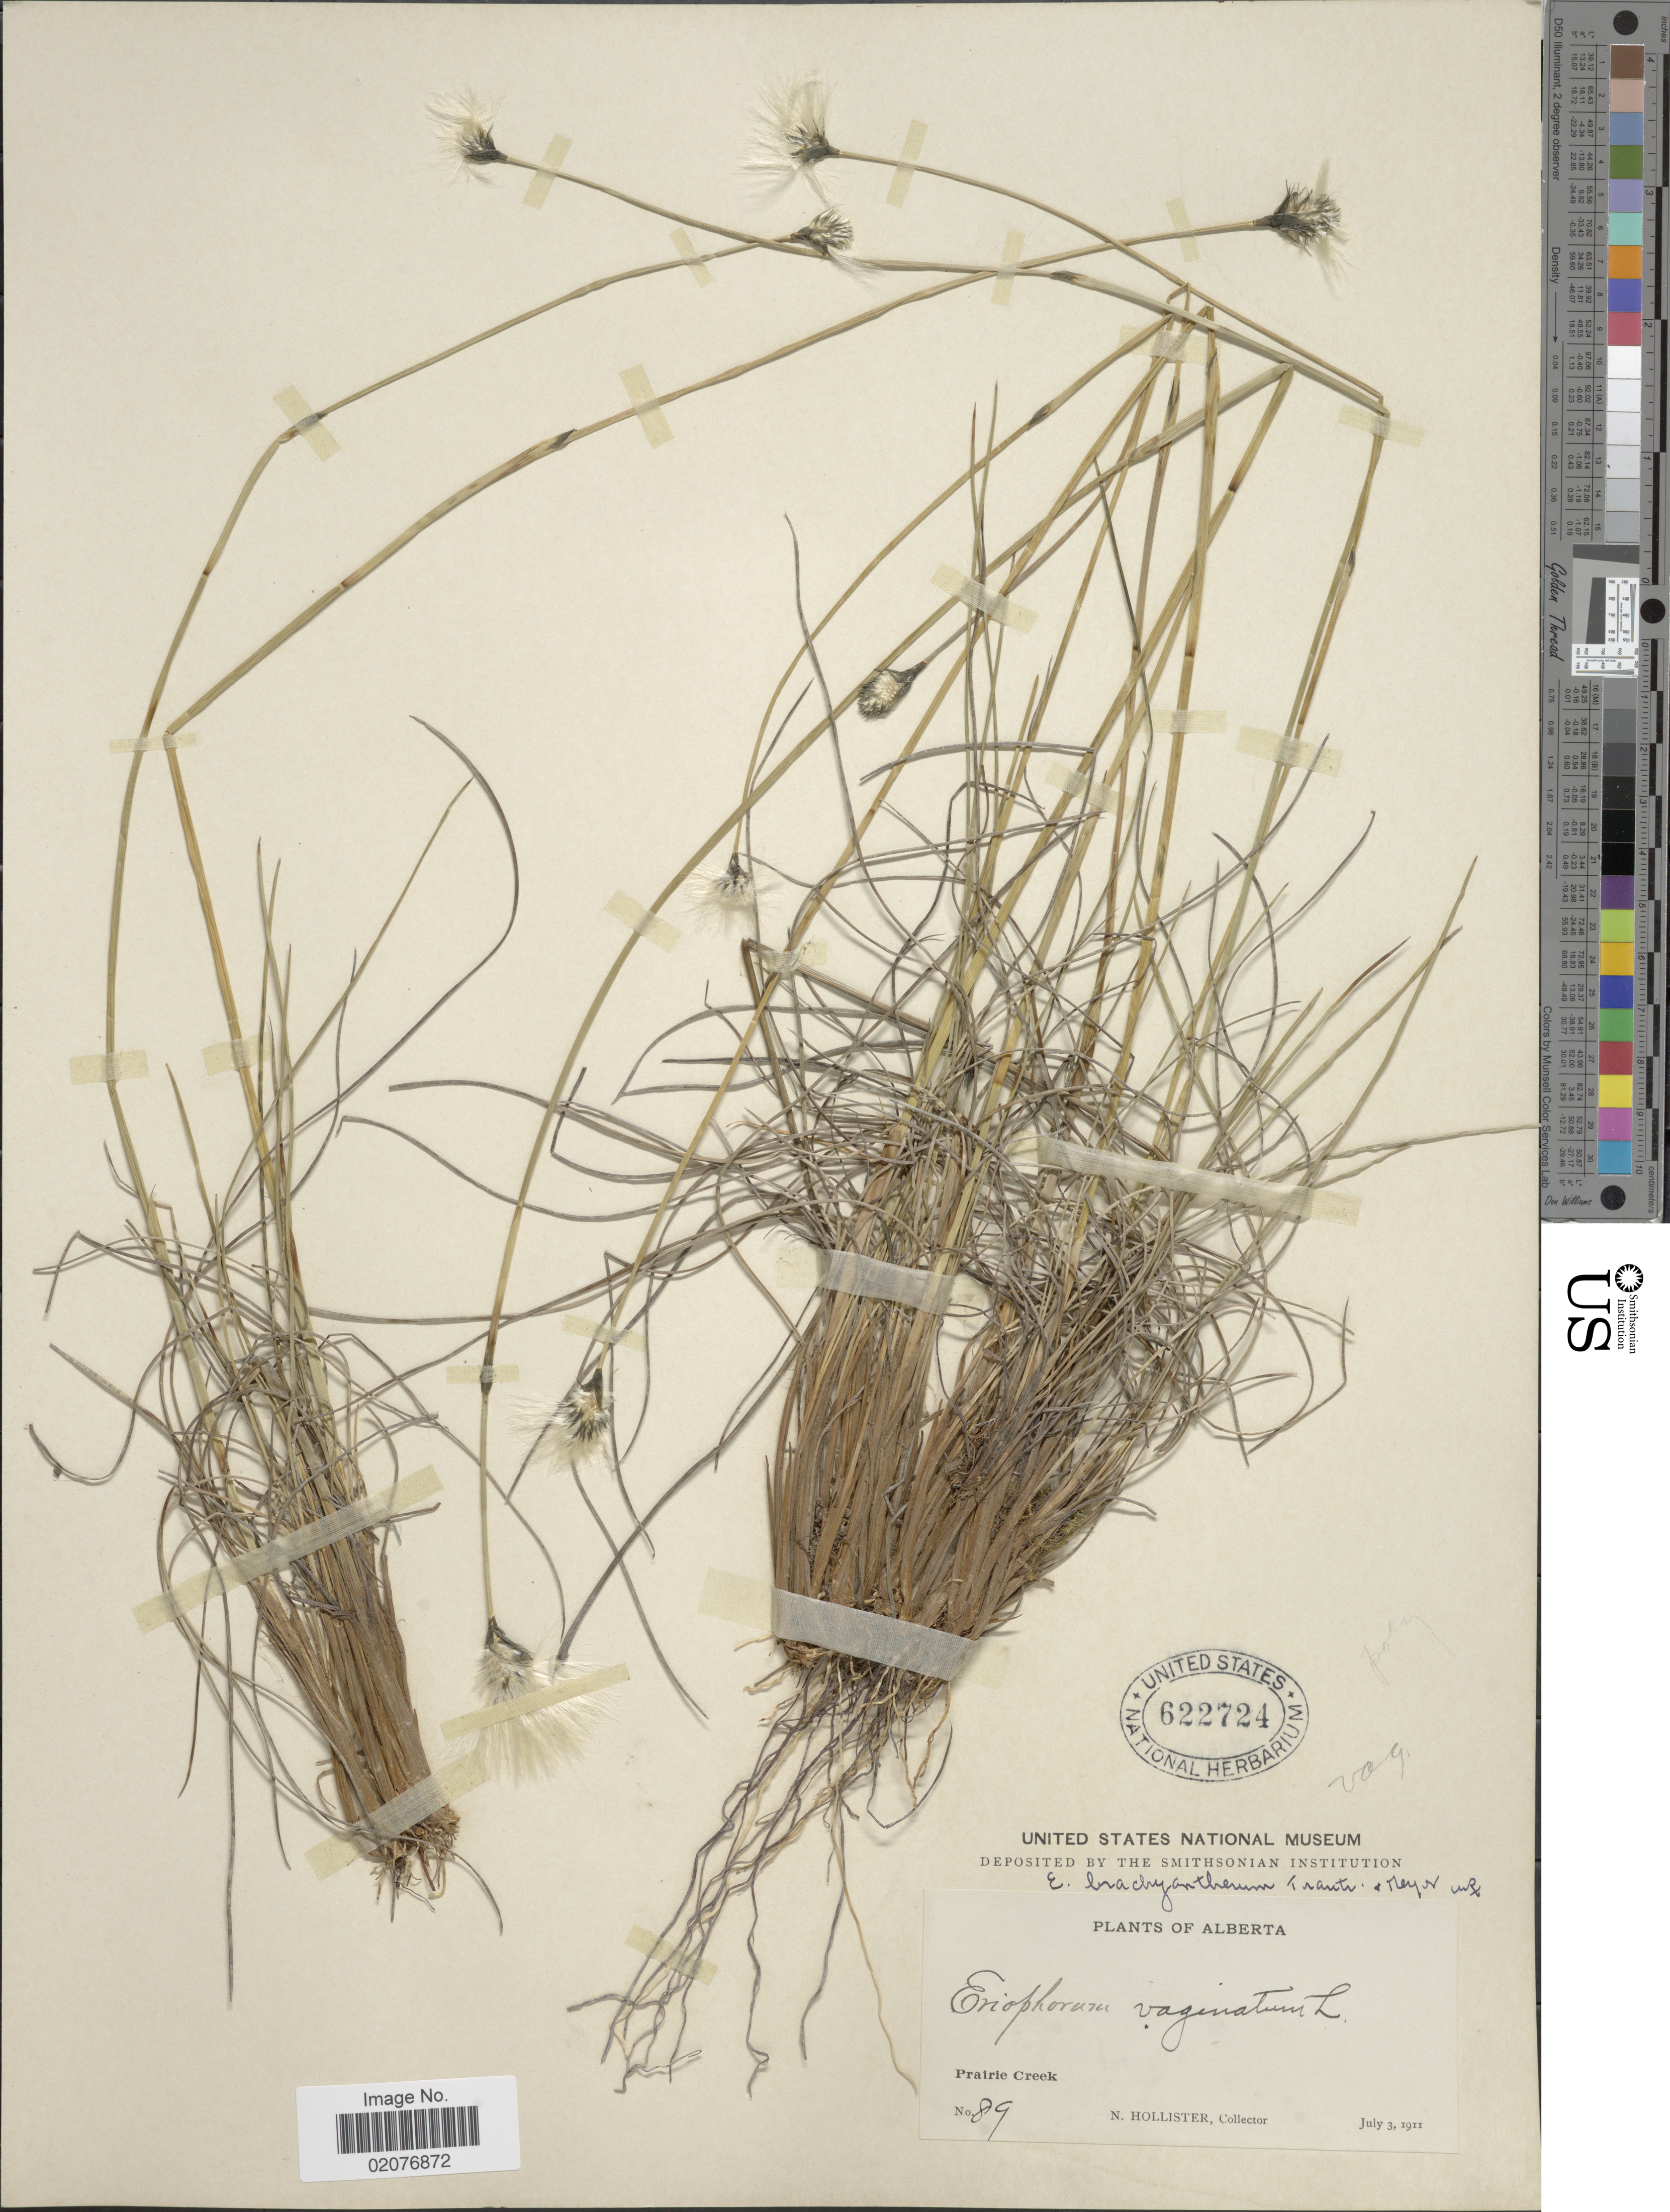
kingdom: Plantae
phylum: Tracheophyta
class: Liliopsida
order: Poales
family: Cyperaceae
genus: Eriophorum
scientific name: Eriophorum brachyantherum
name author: Trautv. & C.A. Mey.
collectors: N. Hollister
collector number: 89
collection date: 1911-07-03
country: Canada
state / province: Alberta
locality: Prairie Creek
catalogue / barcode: US 622724